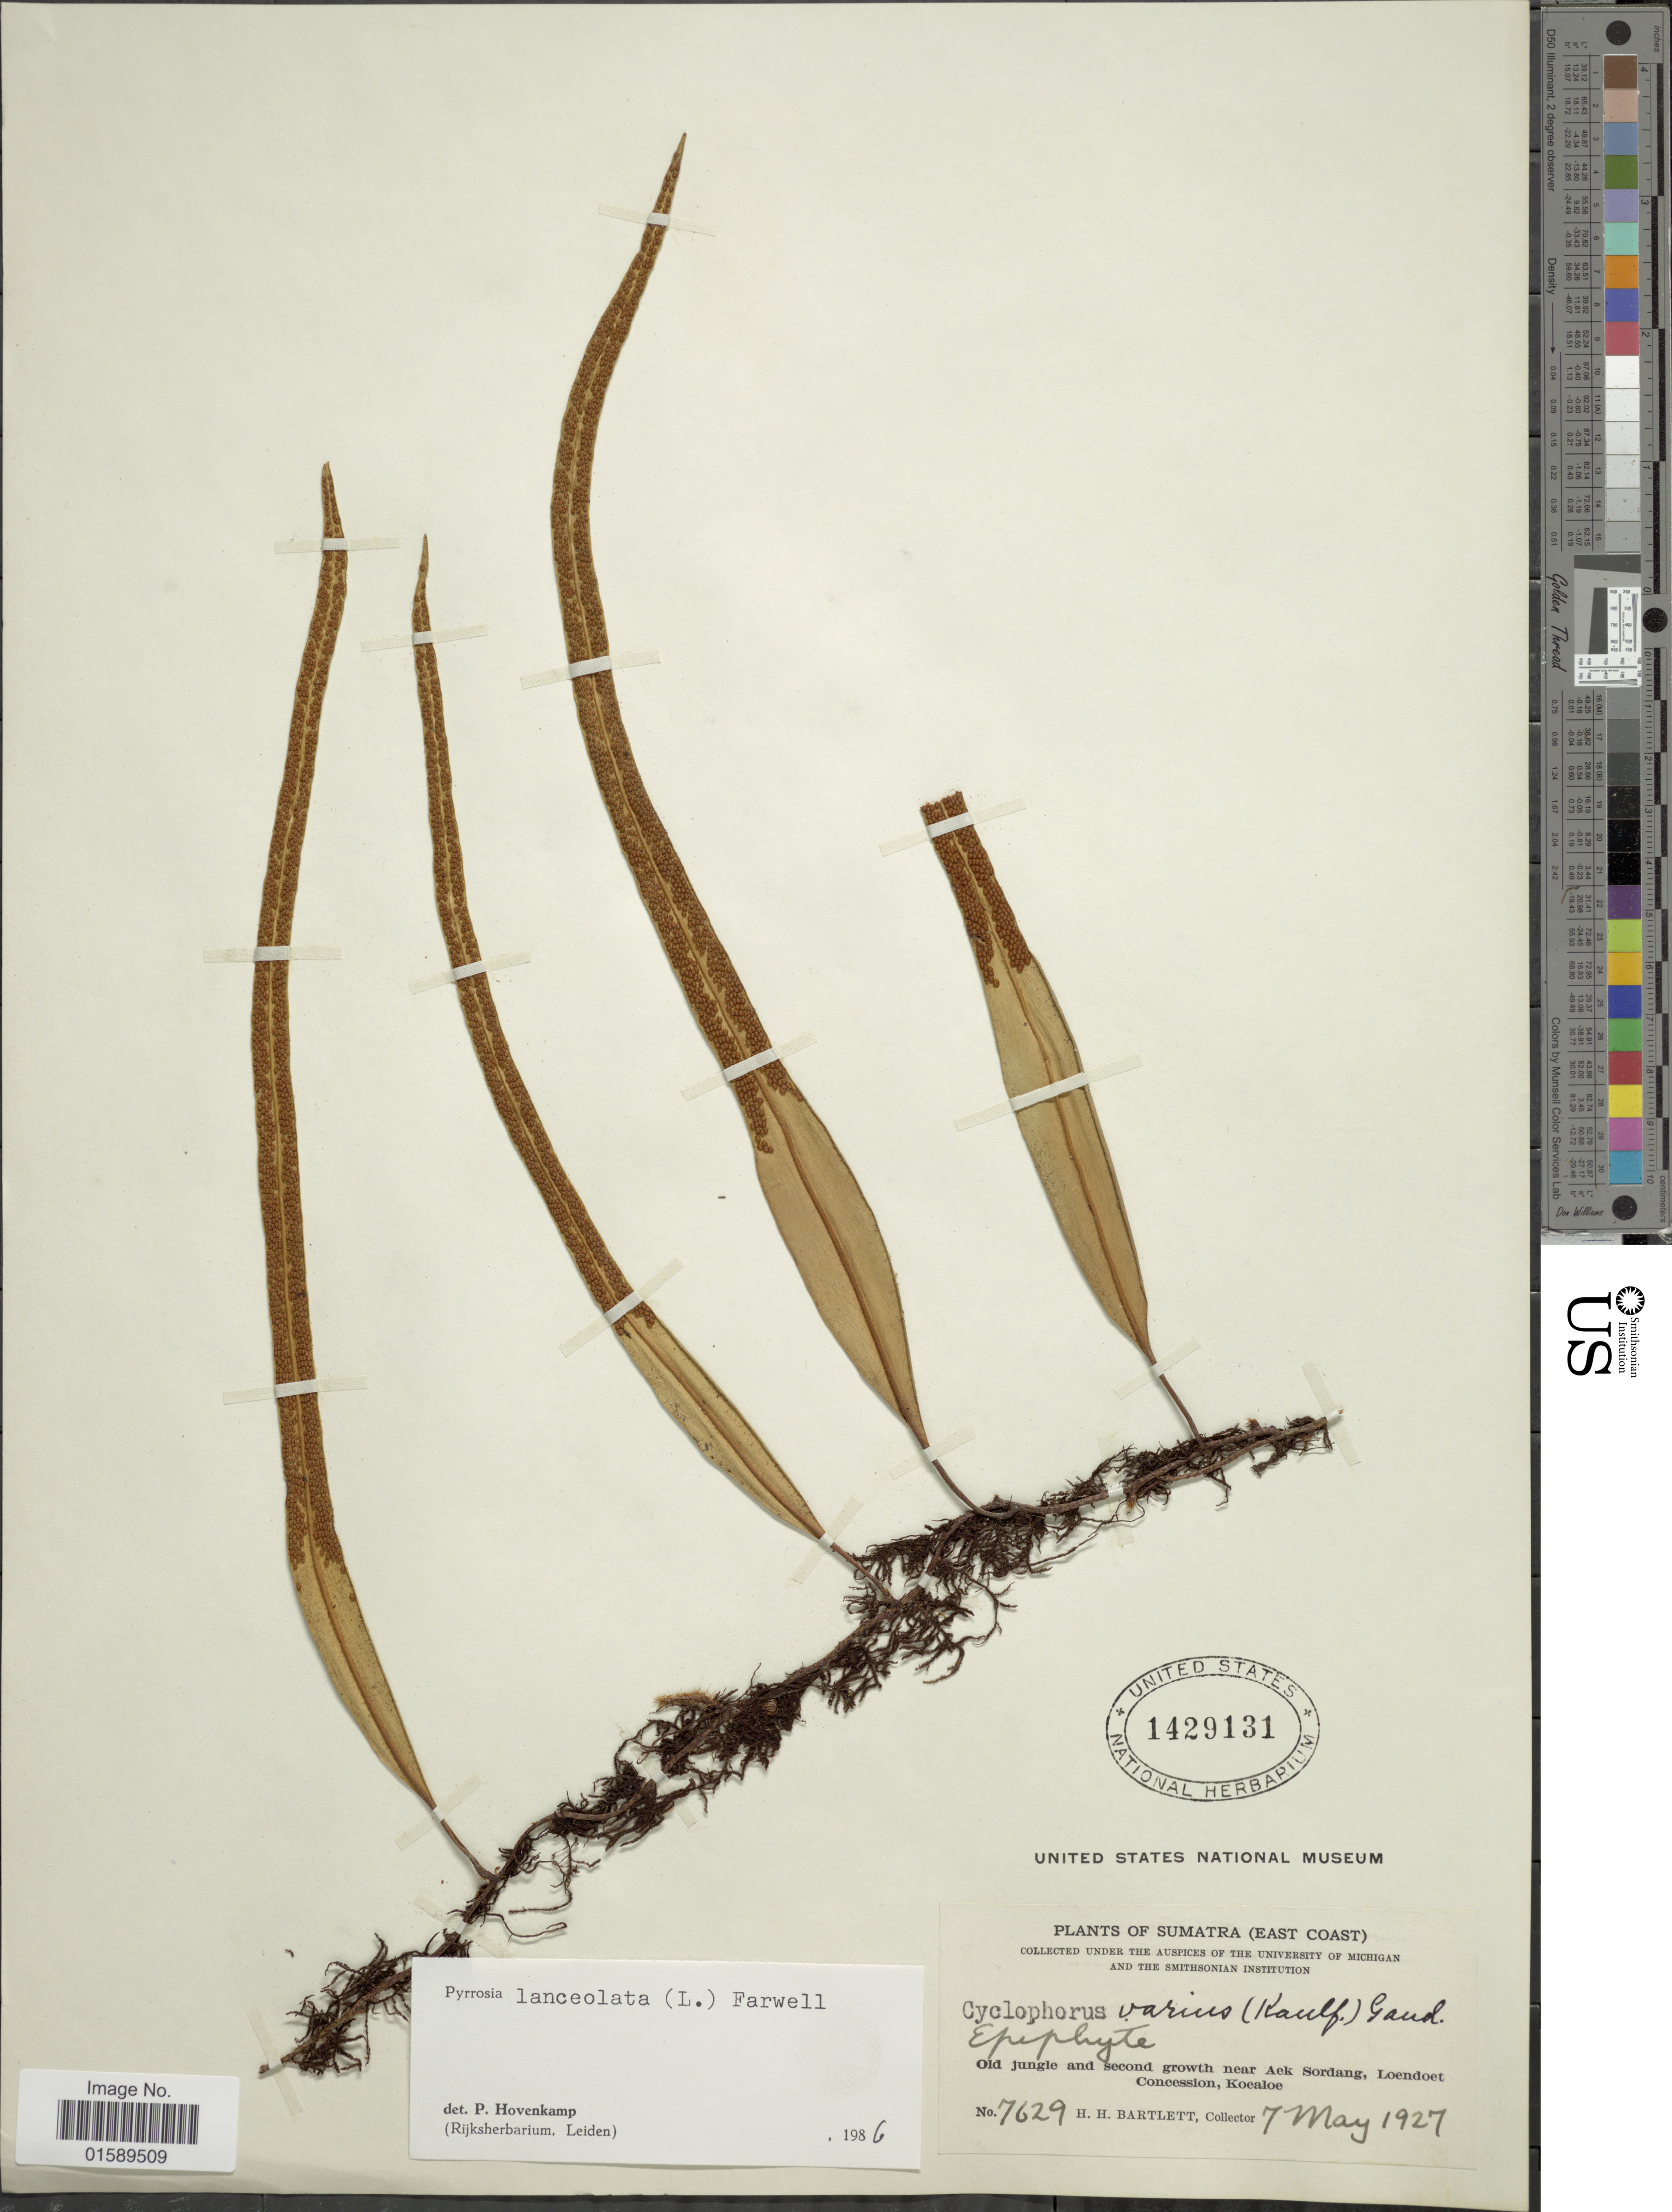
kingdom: Plantae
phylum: Tracheophyta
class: Polypodiopsida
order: Polypodiales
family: Polypodiaceae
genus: Pyrrosia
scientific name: Pyrrosia lanceolata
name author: (L.) Farw.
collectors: H. H. Bartlett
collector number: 7629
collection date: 1927-05-07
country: Indonesia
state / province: Sumatra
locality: Sumatra (East Coast) Old jungle and second growth near Aek Sordang, Loendoet Concession, Koealoe.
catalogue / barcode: US 1429131